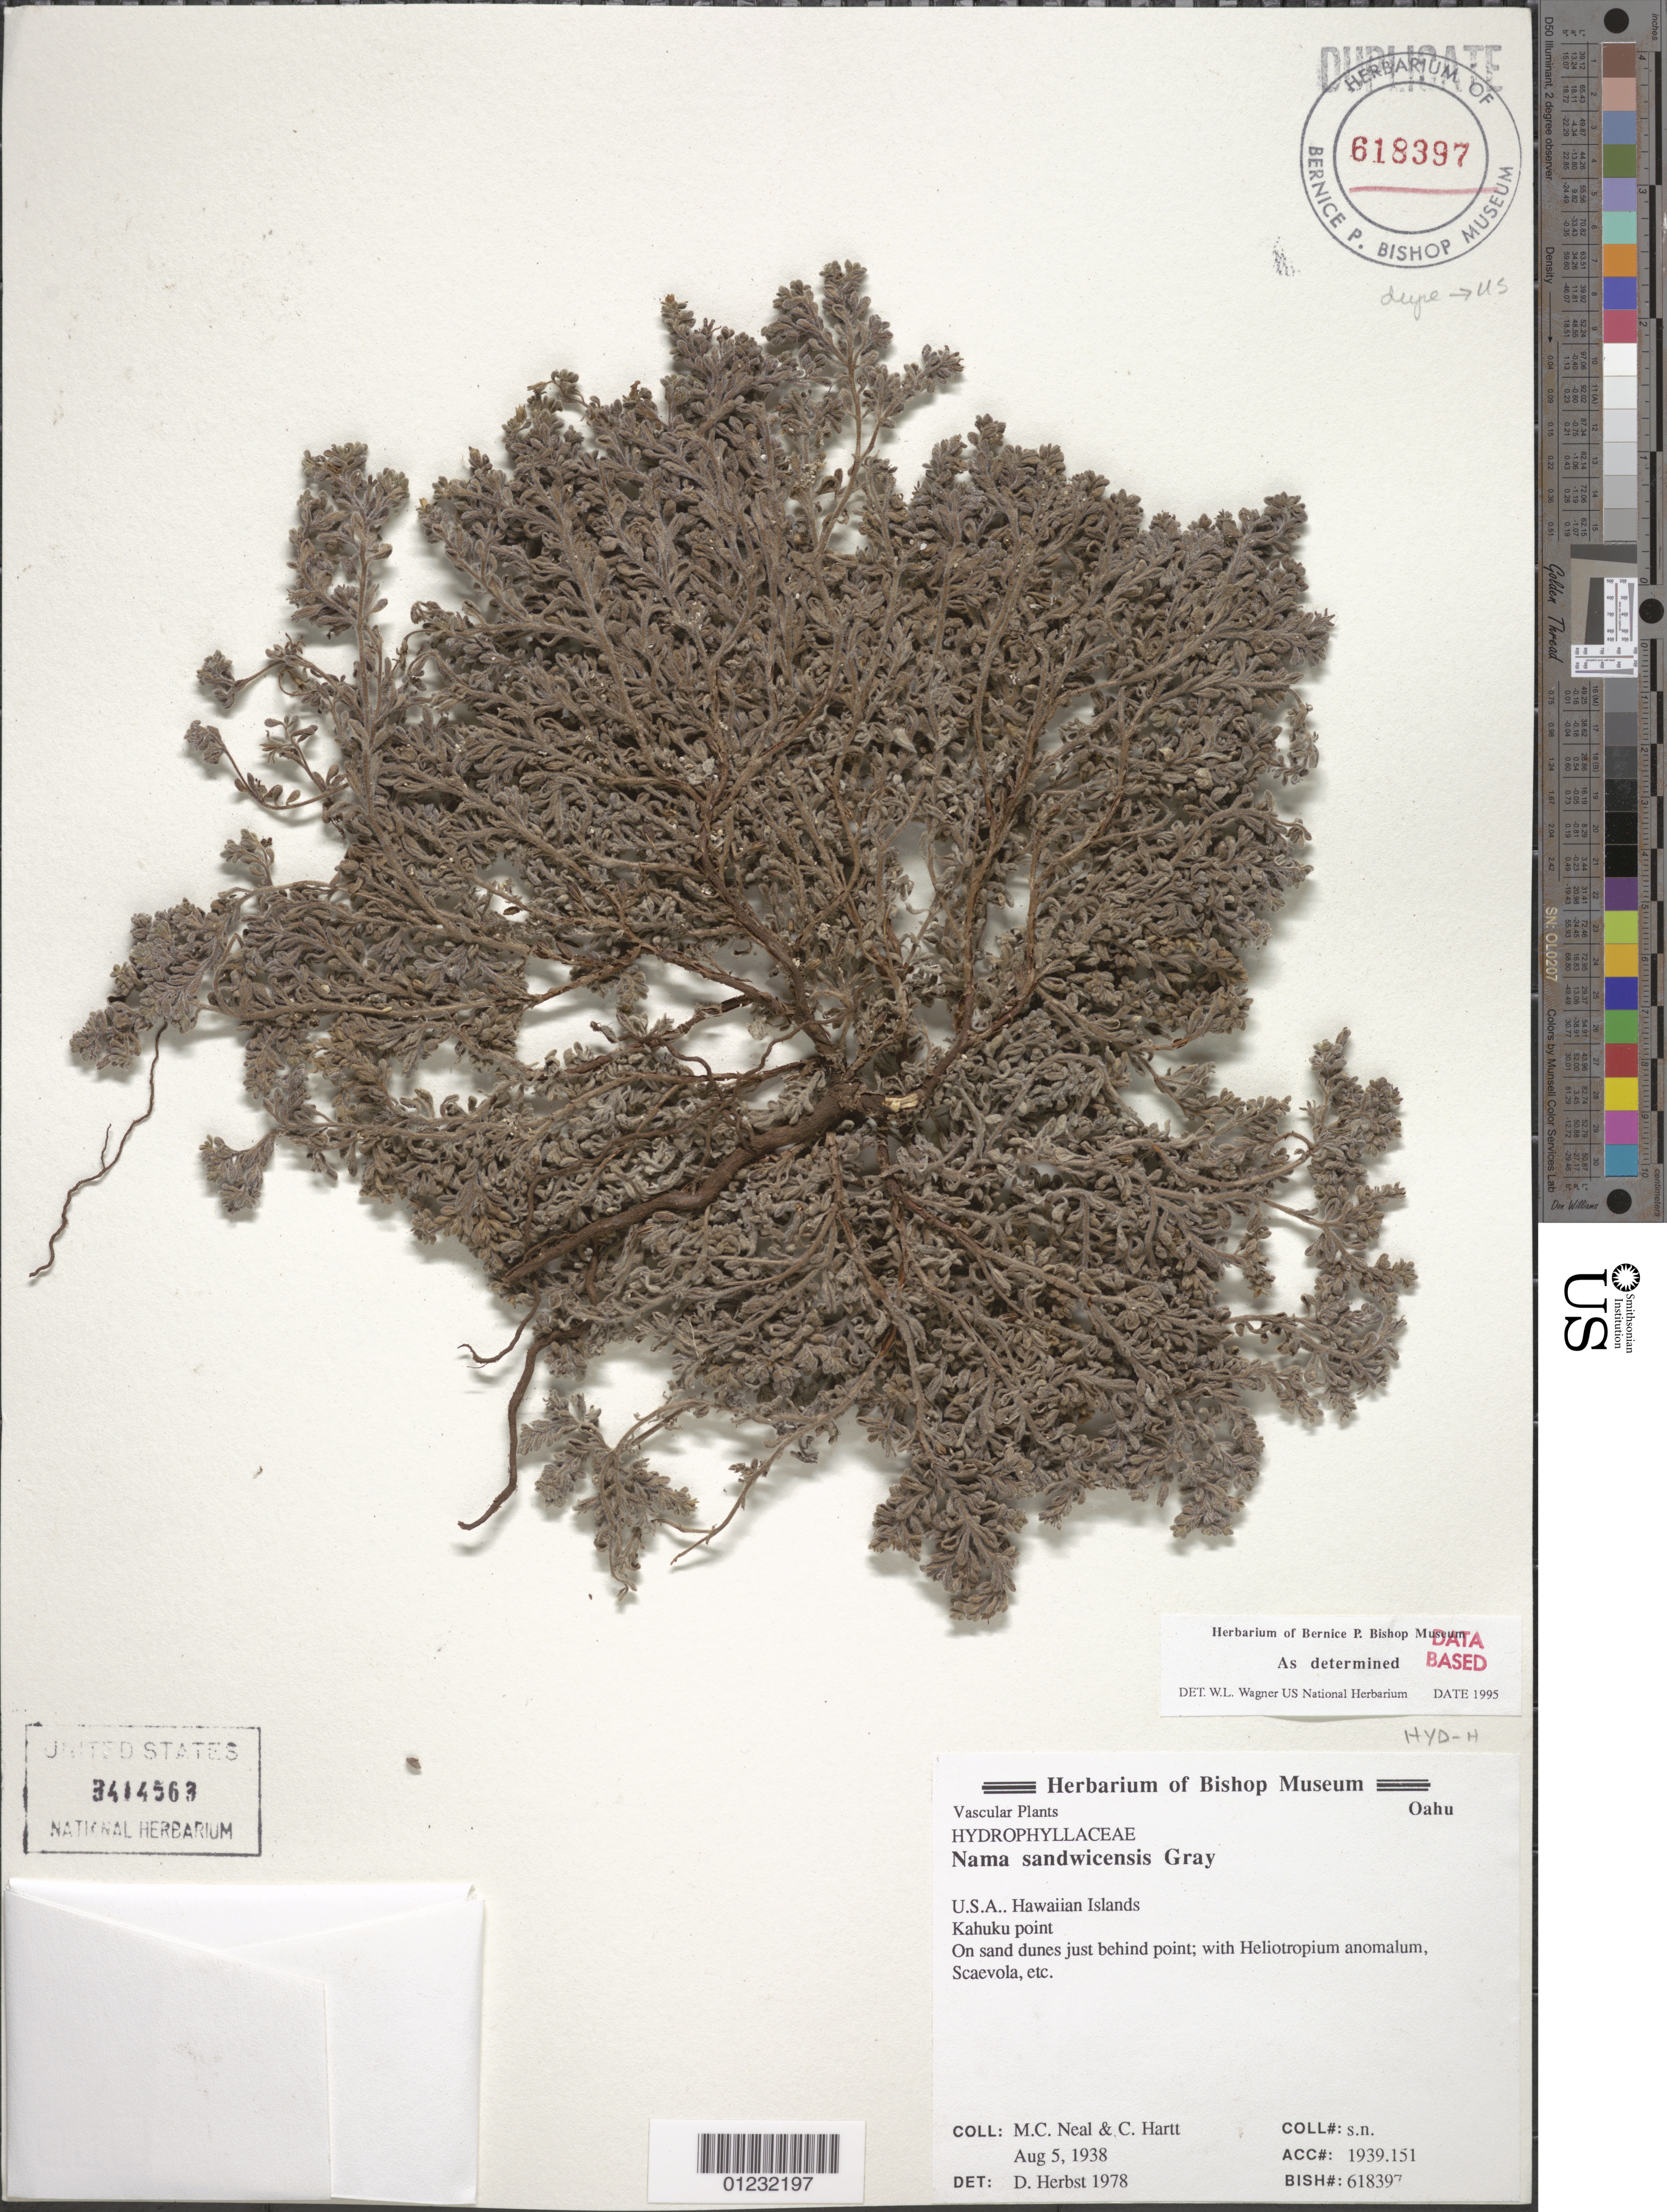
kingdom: Plantae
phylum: Tracheophyta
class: Magnoliopsida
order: Boraginales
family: Namaceae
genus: Nama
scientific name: Nama sandwicensis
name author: A. Gray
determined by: Wagner, W. L., (BOT), Smithsonian Institution - National Museum of Natural History (UNITED STATES)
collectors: M. Neal & C. Hartt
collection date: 1938-08-05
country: United States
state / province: Hawaii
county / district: Honolulu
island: Oahu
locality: Kahuku Point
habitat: On sand dunes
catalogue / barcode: US 3414563